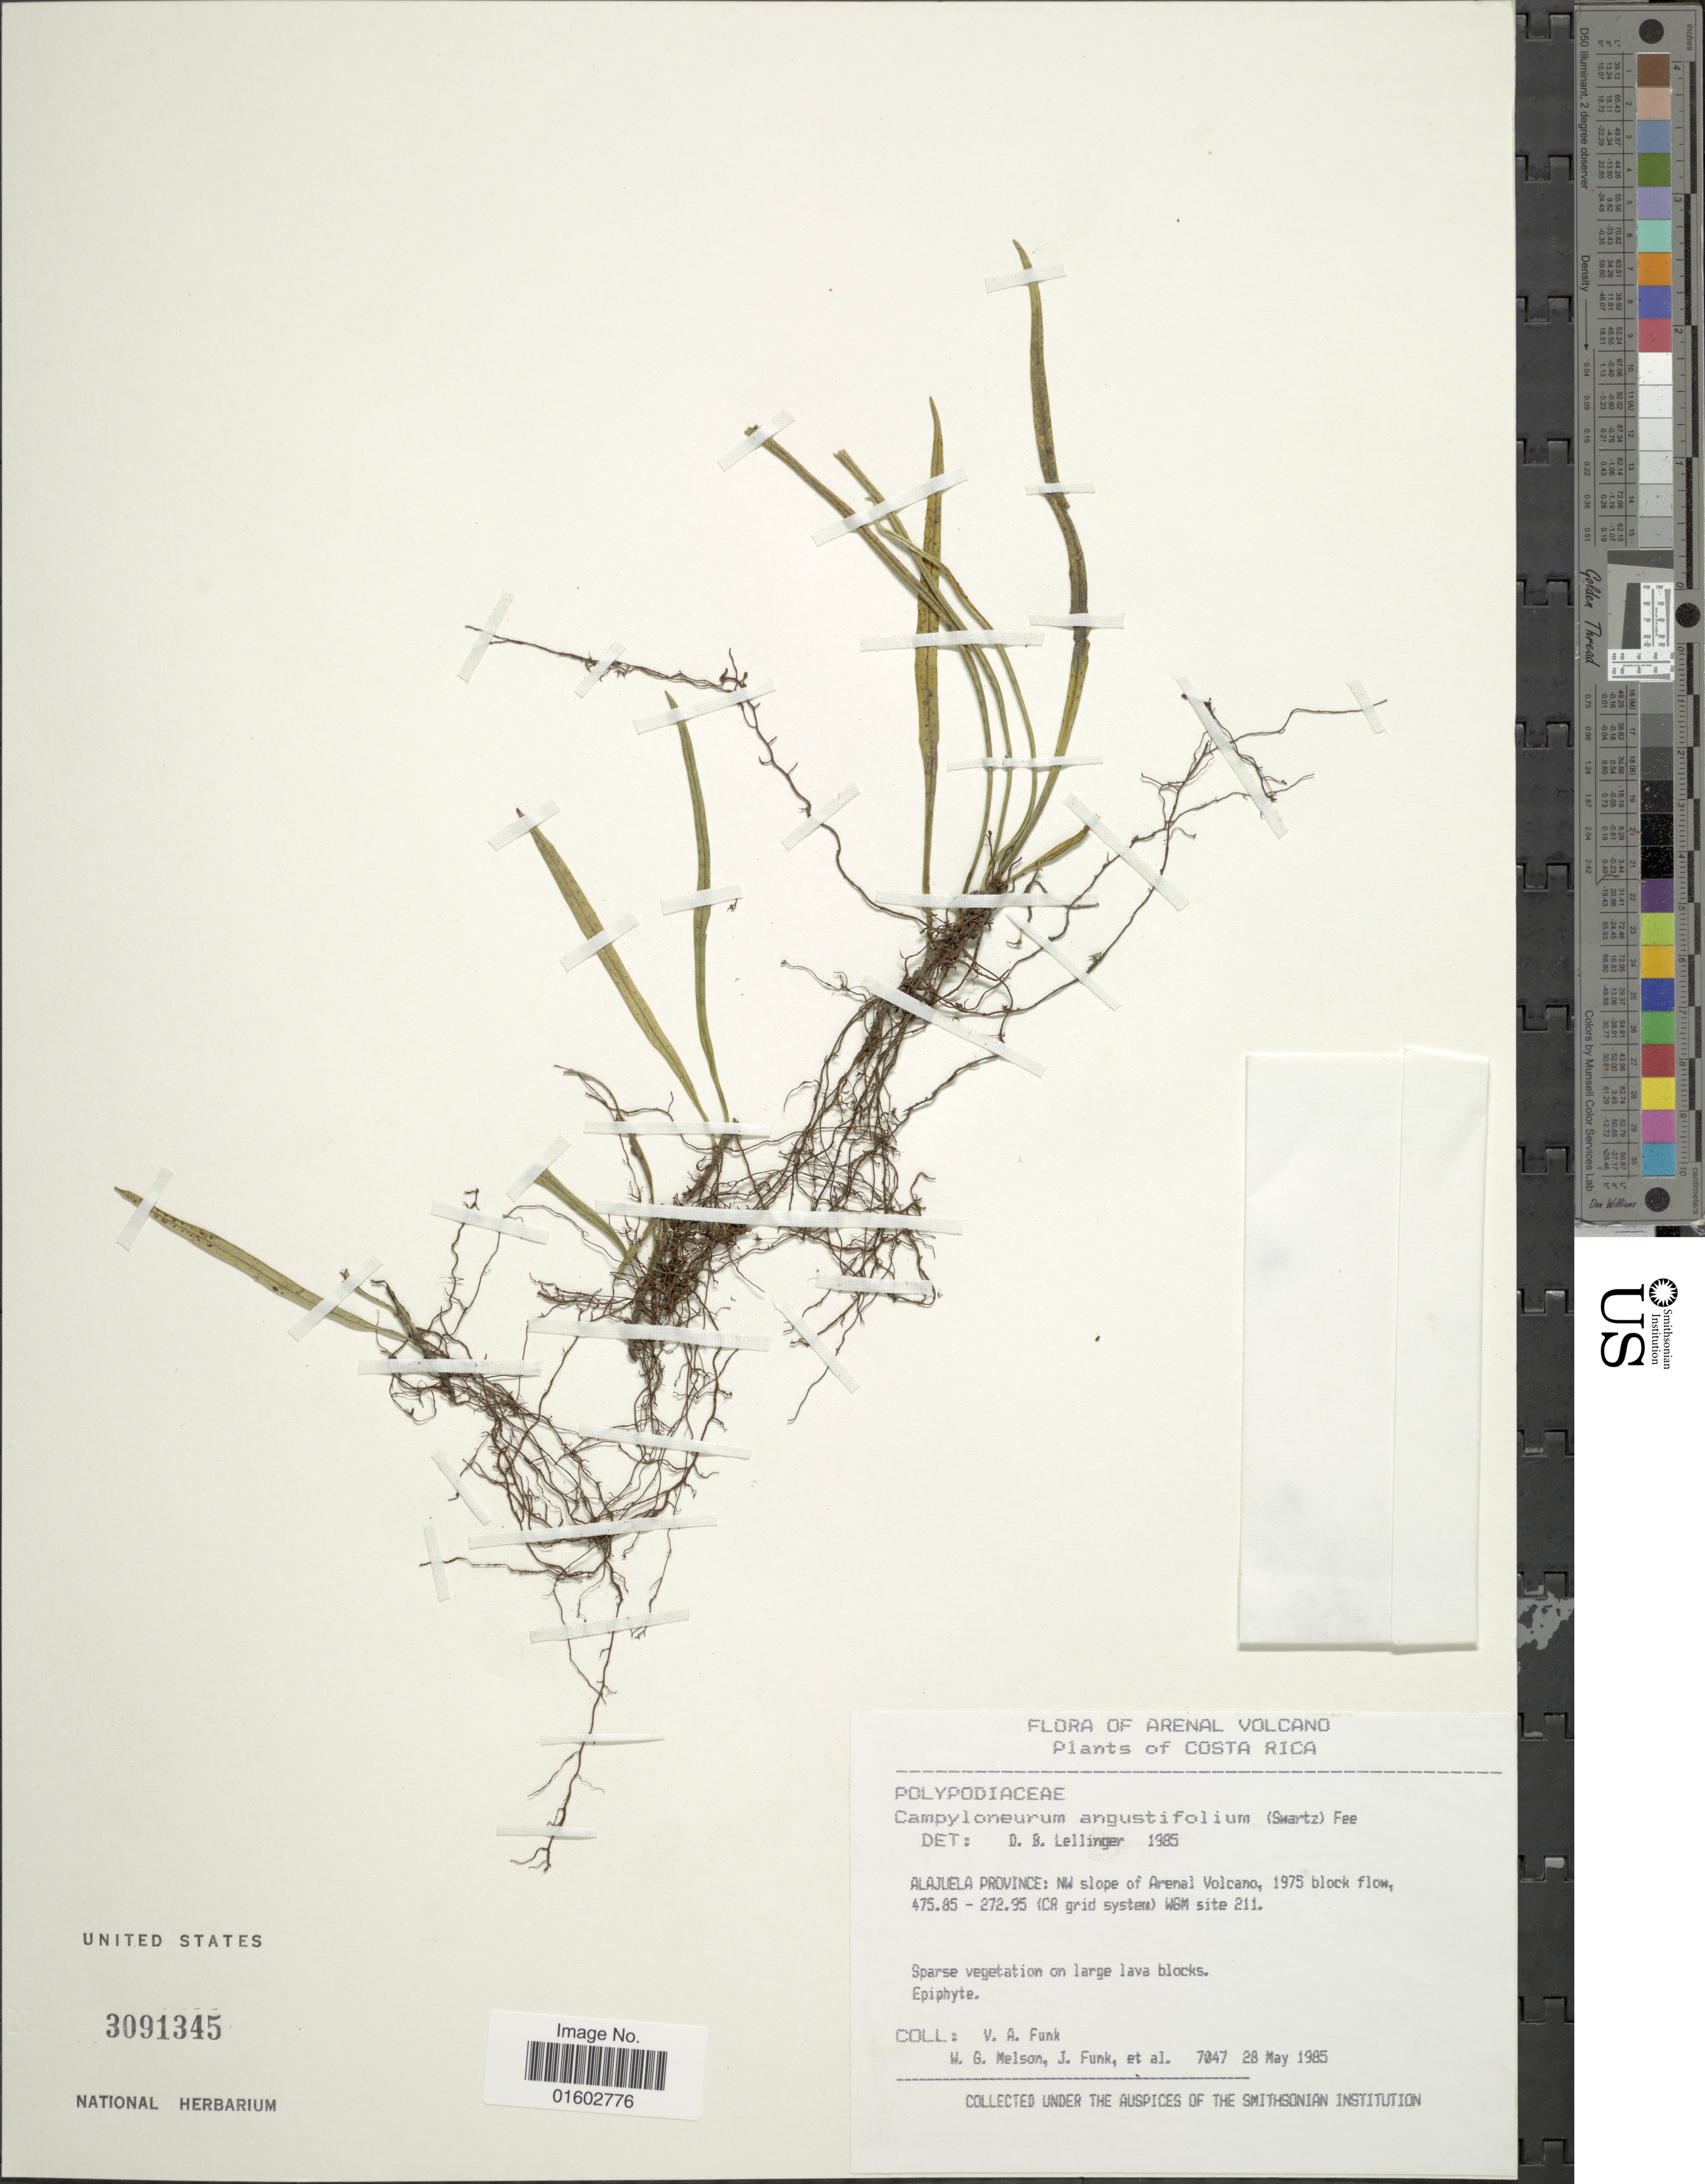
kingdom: Plantae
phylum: Tracheophyta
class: Polypodiopsida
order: Polypodiales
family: Polypodiaceae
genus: Campyloneurum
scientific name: Campyloneurum angustifolium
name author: (Sw.) Fée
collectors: V. Funk, W. G. Nelson, J. Funk & et al.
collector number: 7047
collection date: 1985-05-28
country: Costa Rica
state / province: Alajuela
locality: NW slope of Arenal Volcano, 1975 block flow, 475.85-272.95 (CR grid system), WGM site 211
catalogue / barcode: US 3091345